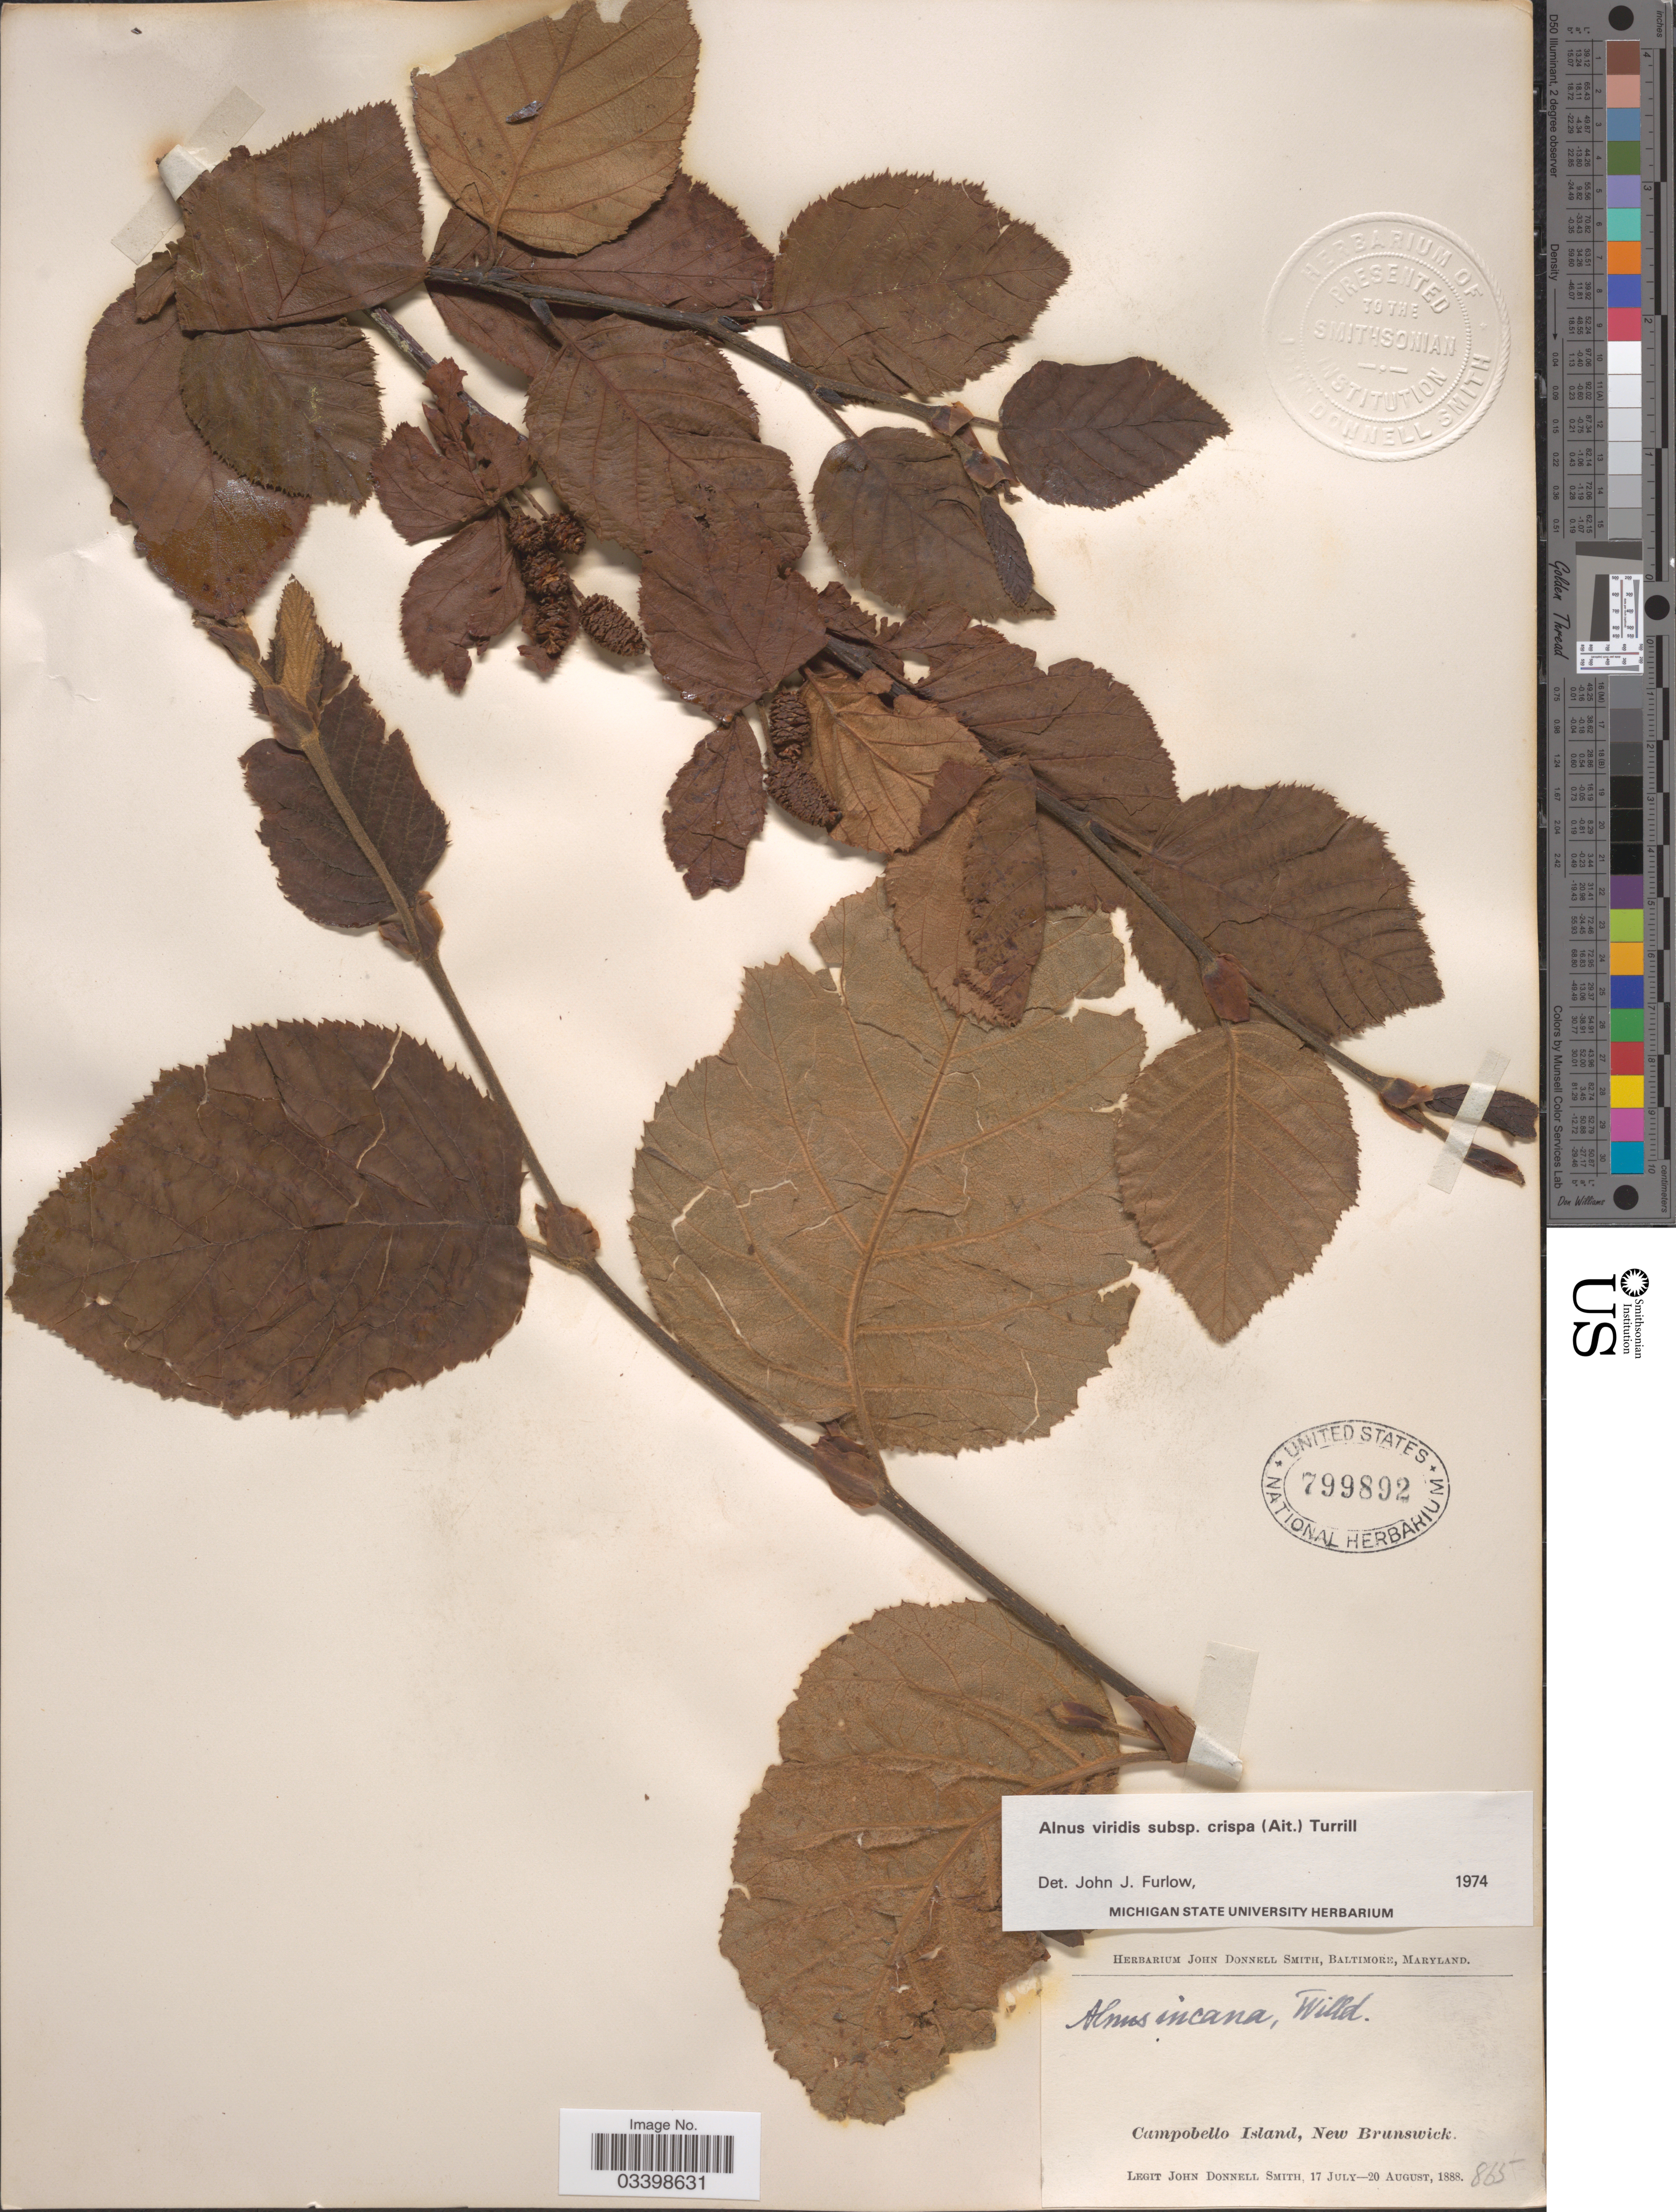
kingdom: Plantae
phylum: Tracheophyta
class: Magnoliopsida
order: Fagales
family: Betulaceae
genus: Alnus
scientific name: Alnus viridis subsp. crispa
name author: (Aiton) Turrill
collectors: J. Donnell Smith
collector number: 865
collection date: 1888-07-17/1888-08-20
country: Canada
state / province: New Brunswick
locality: Campobello Island.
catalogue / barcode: US 799892